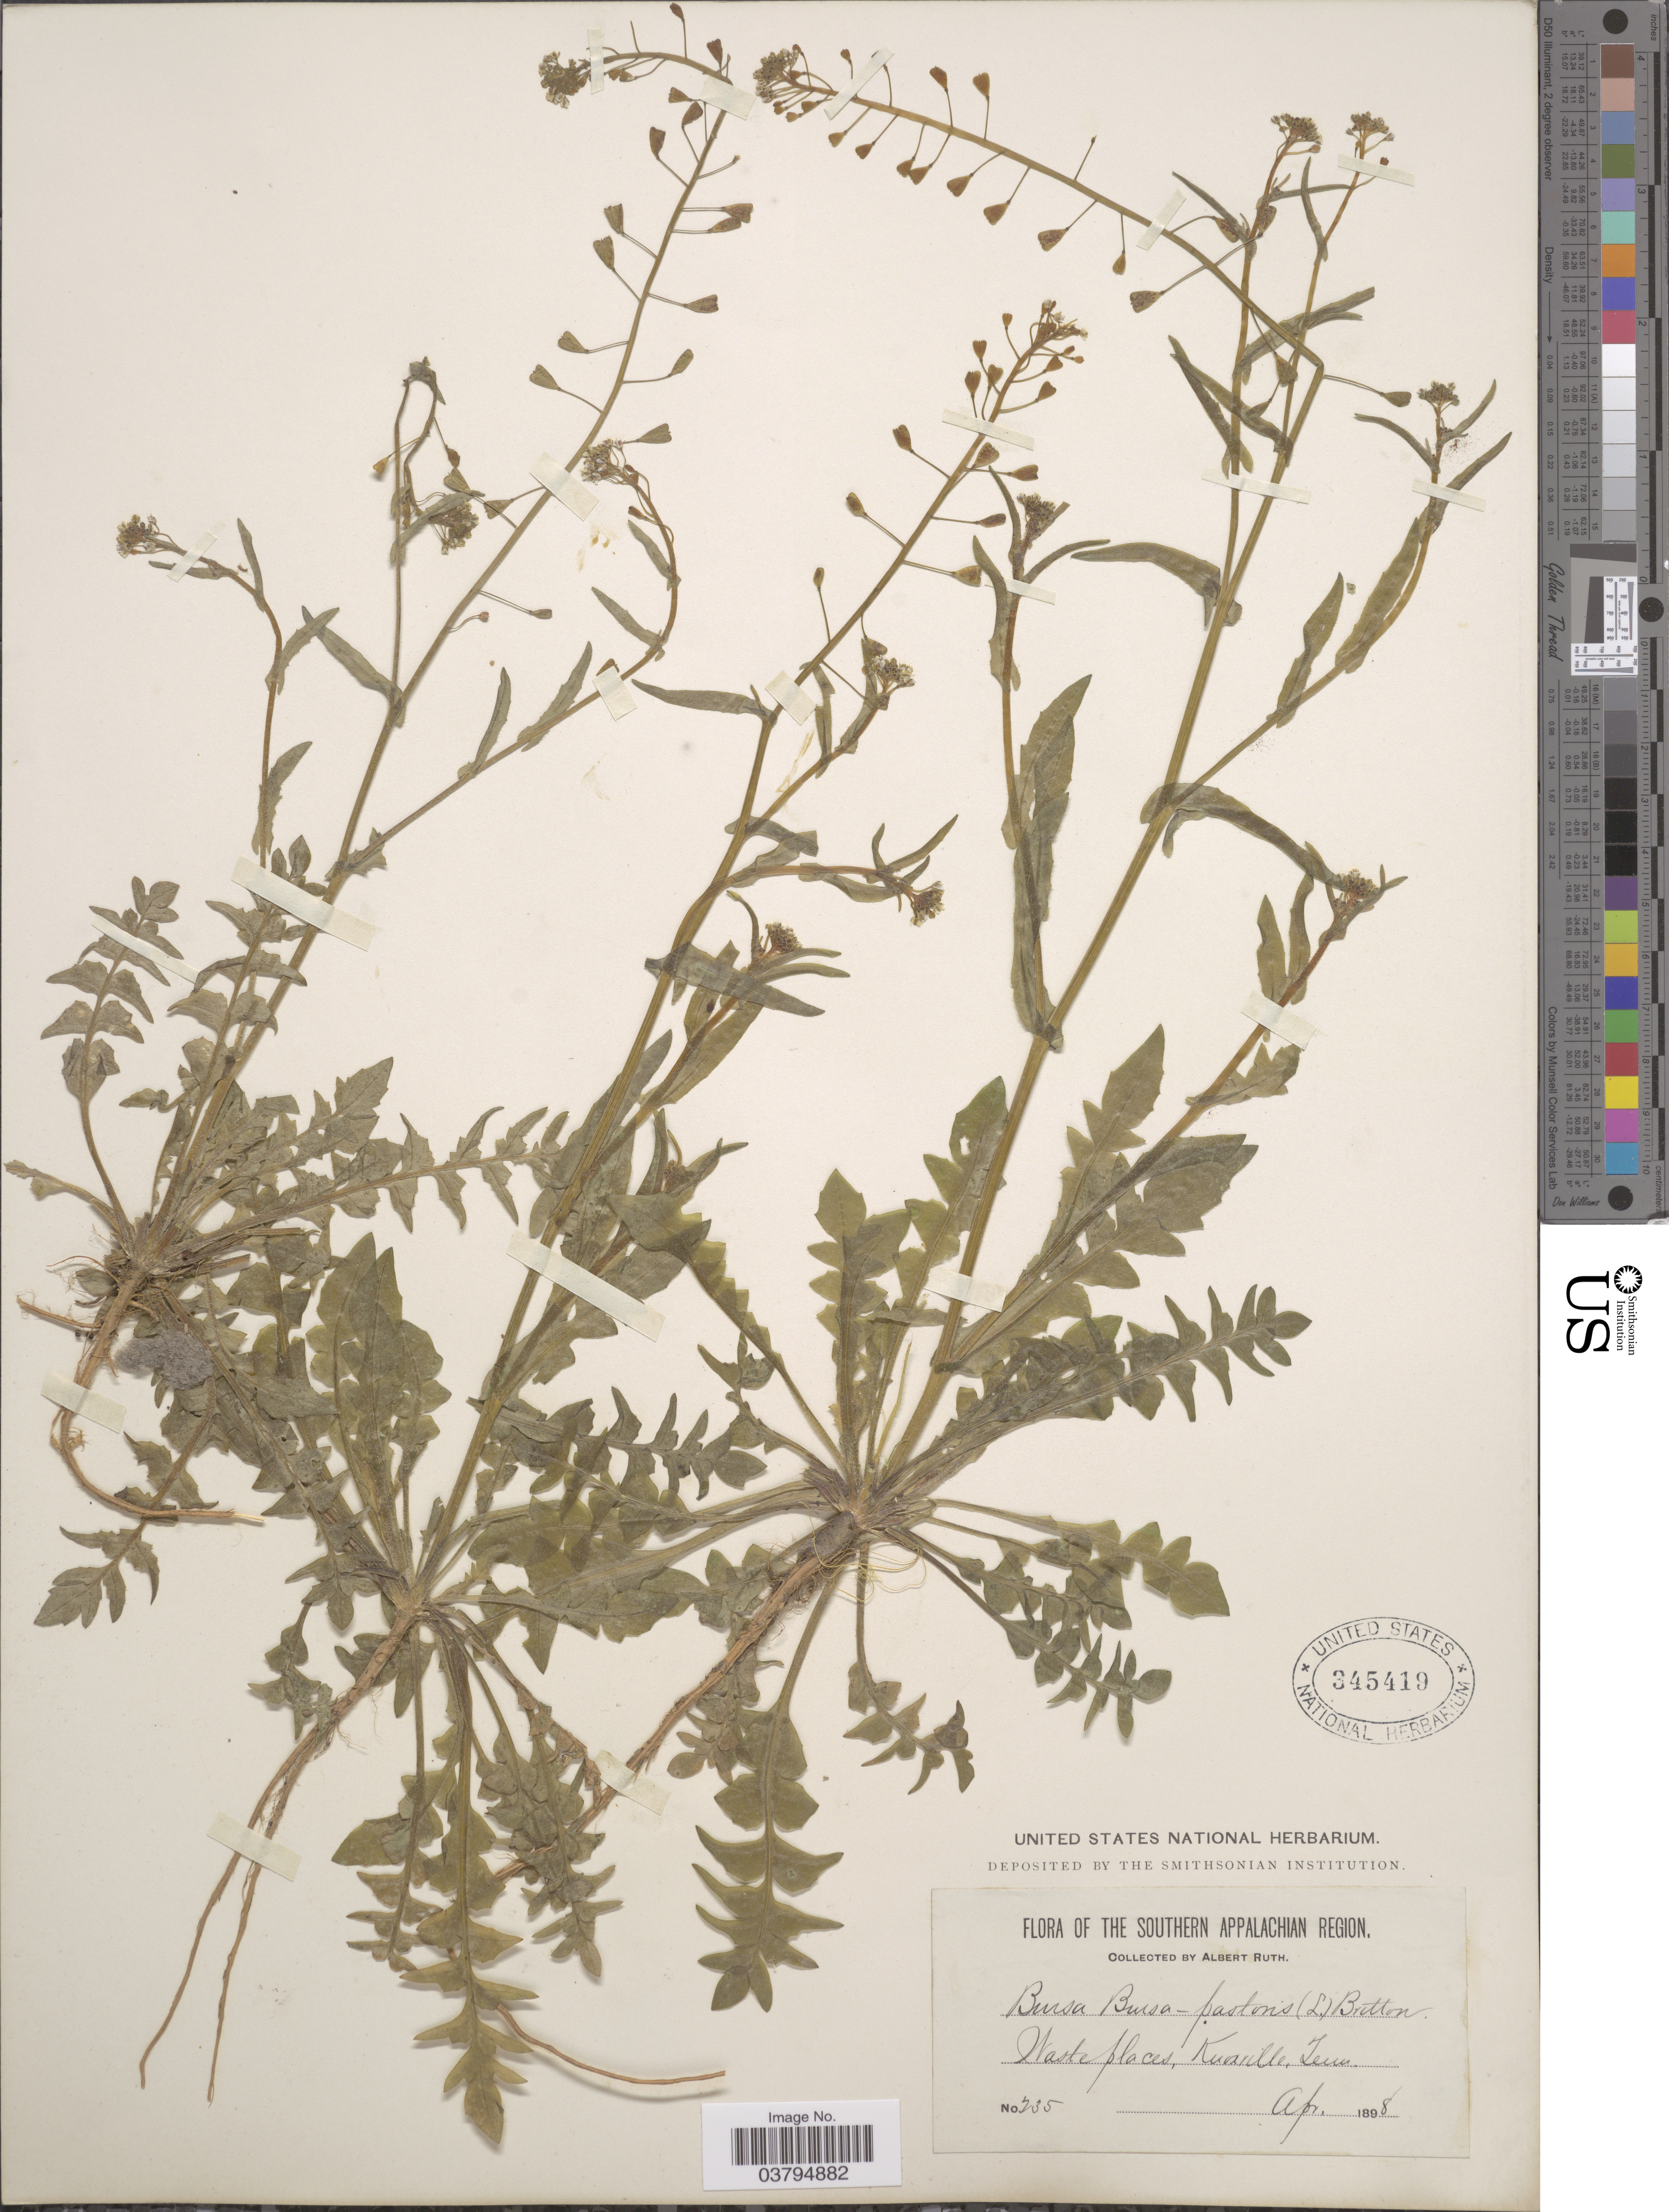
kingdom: Plantae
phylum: Tracheophyta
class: Magnoliopsida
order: Brassicales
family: Brassicaceae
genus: Capsella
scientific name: Capsella bursa-pastoris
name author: (L.) Medik.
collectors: A. Ruth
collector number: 235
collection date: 1898-04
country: United States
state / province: Tennessee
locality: The Southern Appalachian Region. Knoxville.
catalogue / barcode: US 345419